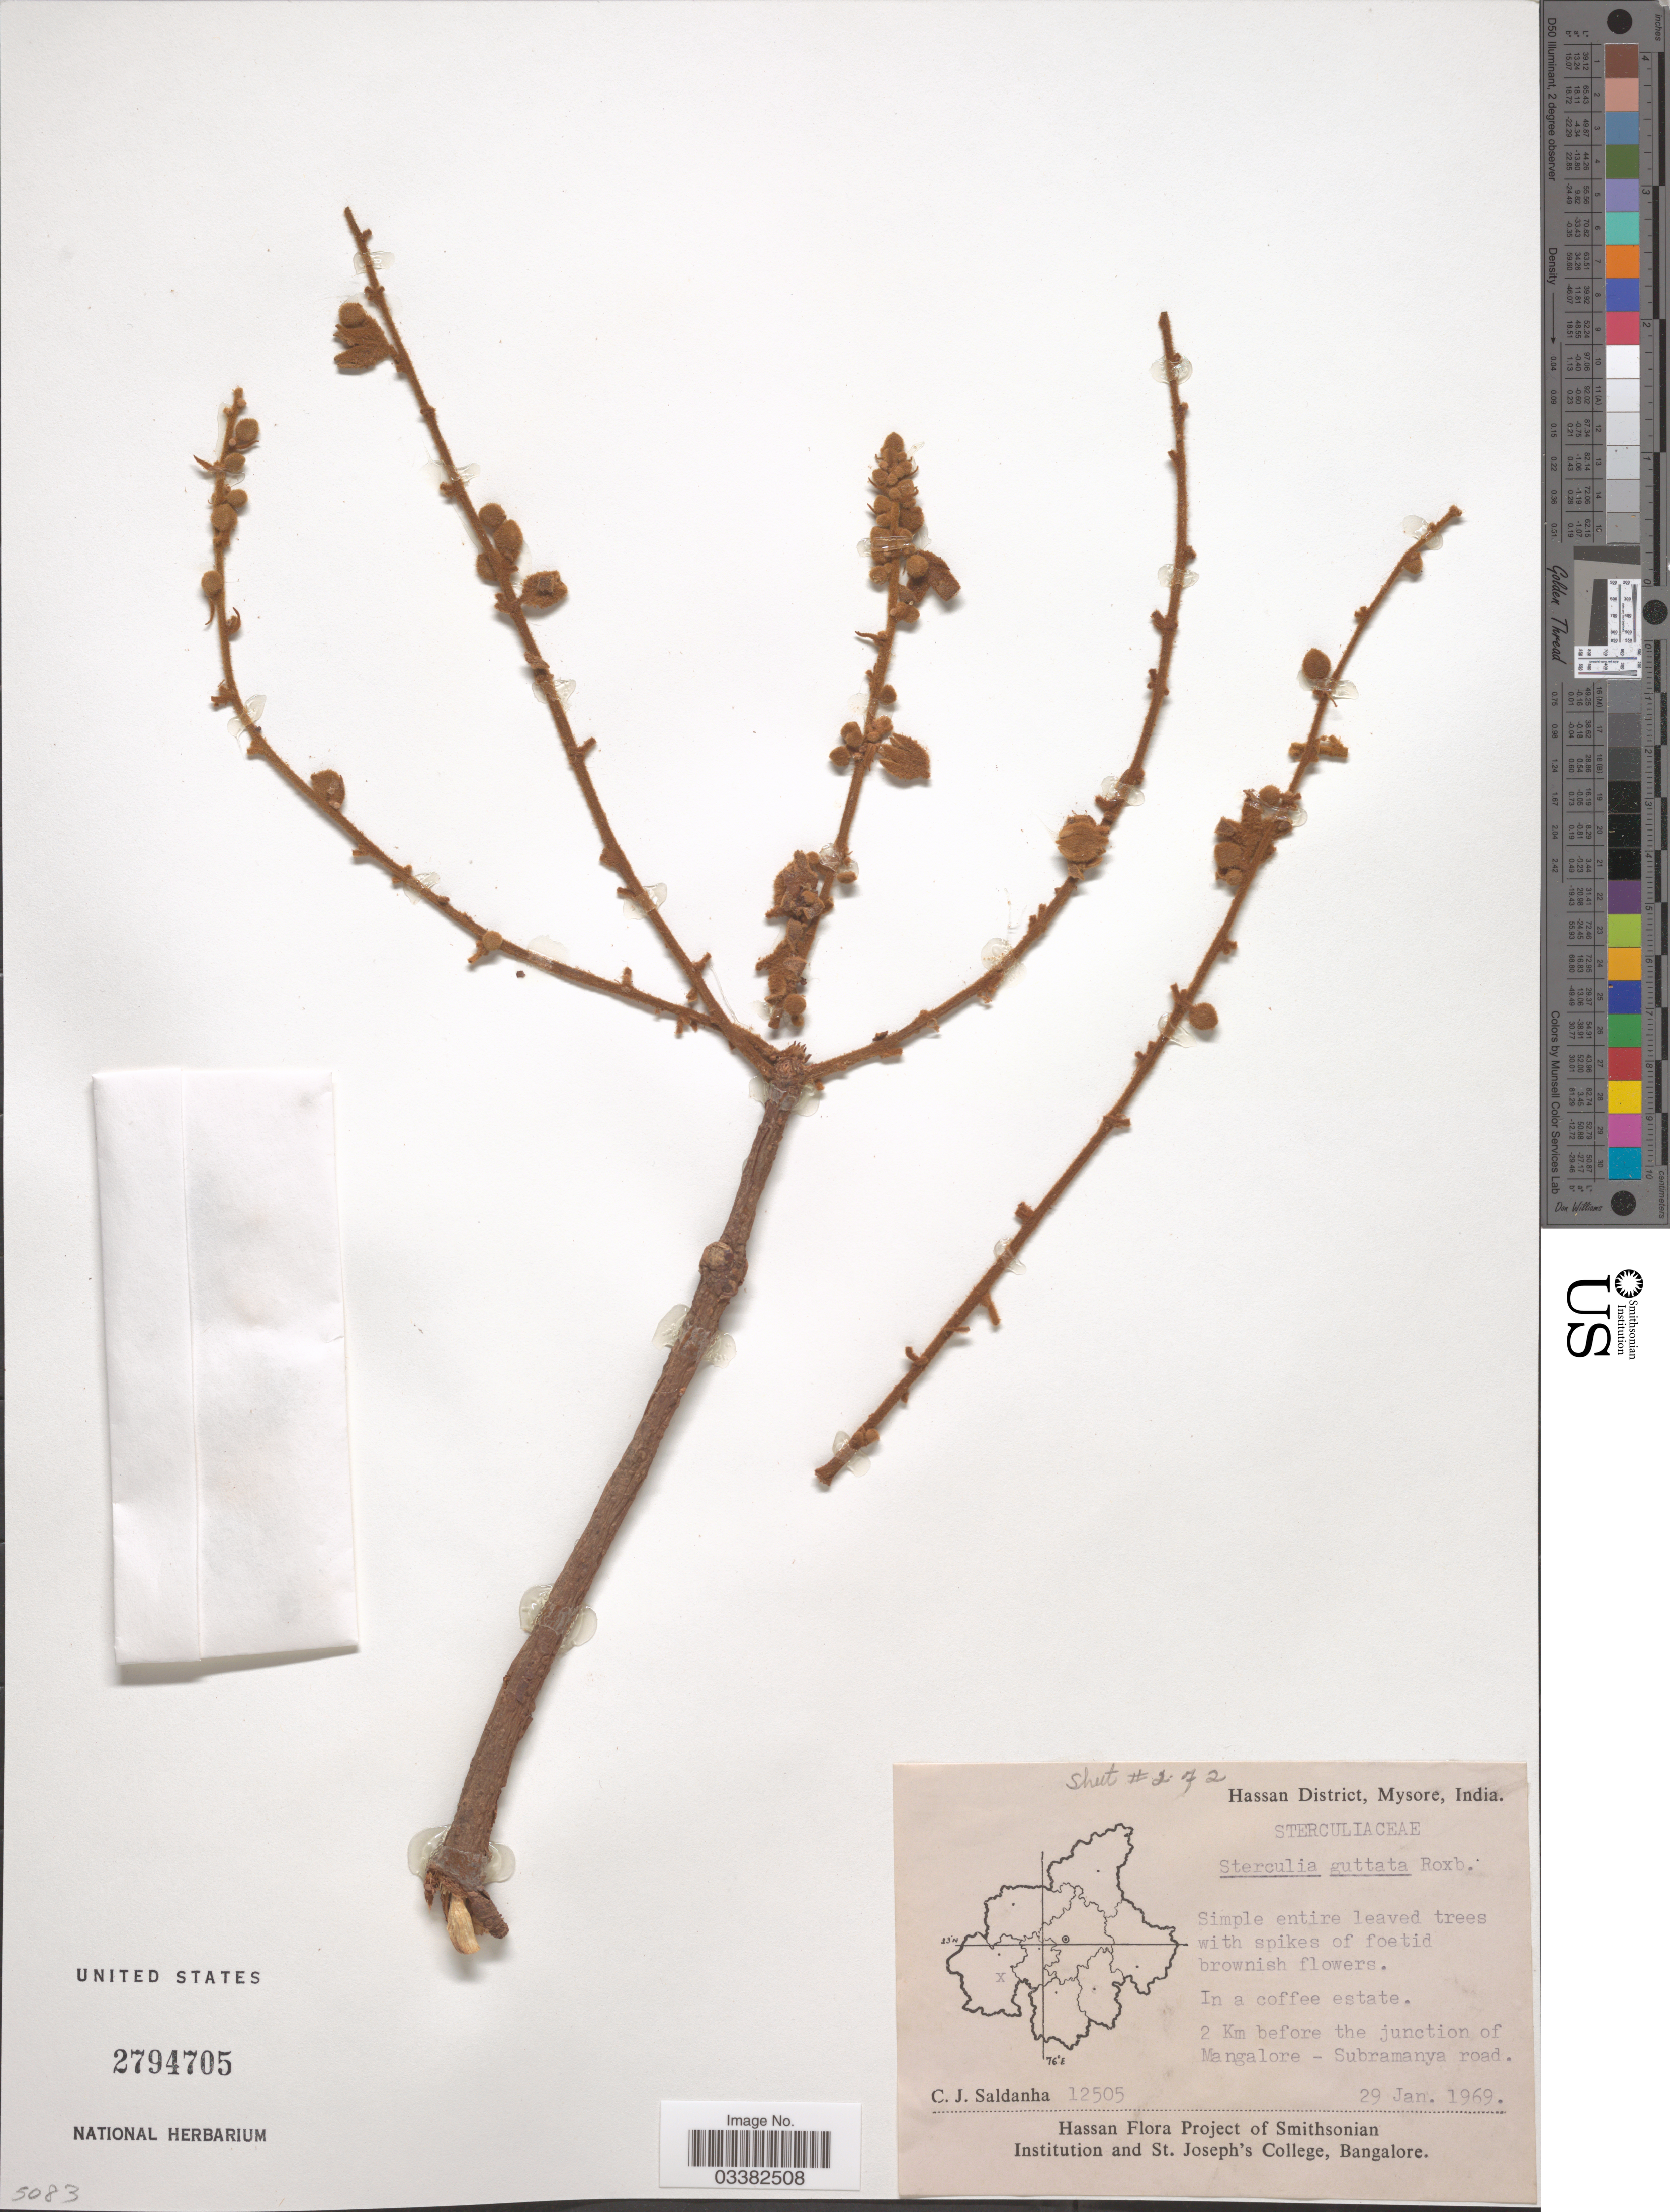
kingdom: Plantae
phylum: Tracheophyta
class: Magnoliopsida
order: Malvales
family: Malvaceae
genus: Sterculia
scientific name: Sterculia guttata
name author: Roxb. ex G. Don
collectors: C. J. Saldanha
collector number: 12505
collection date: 1969-01-29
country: India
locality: Hassan District, Mysore. 2 Km before the junction of Mangalore - Subramanya road.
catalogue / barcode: US 2794705